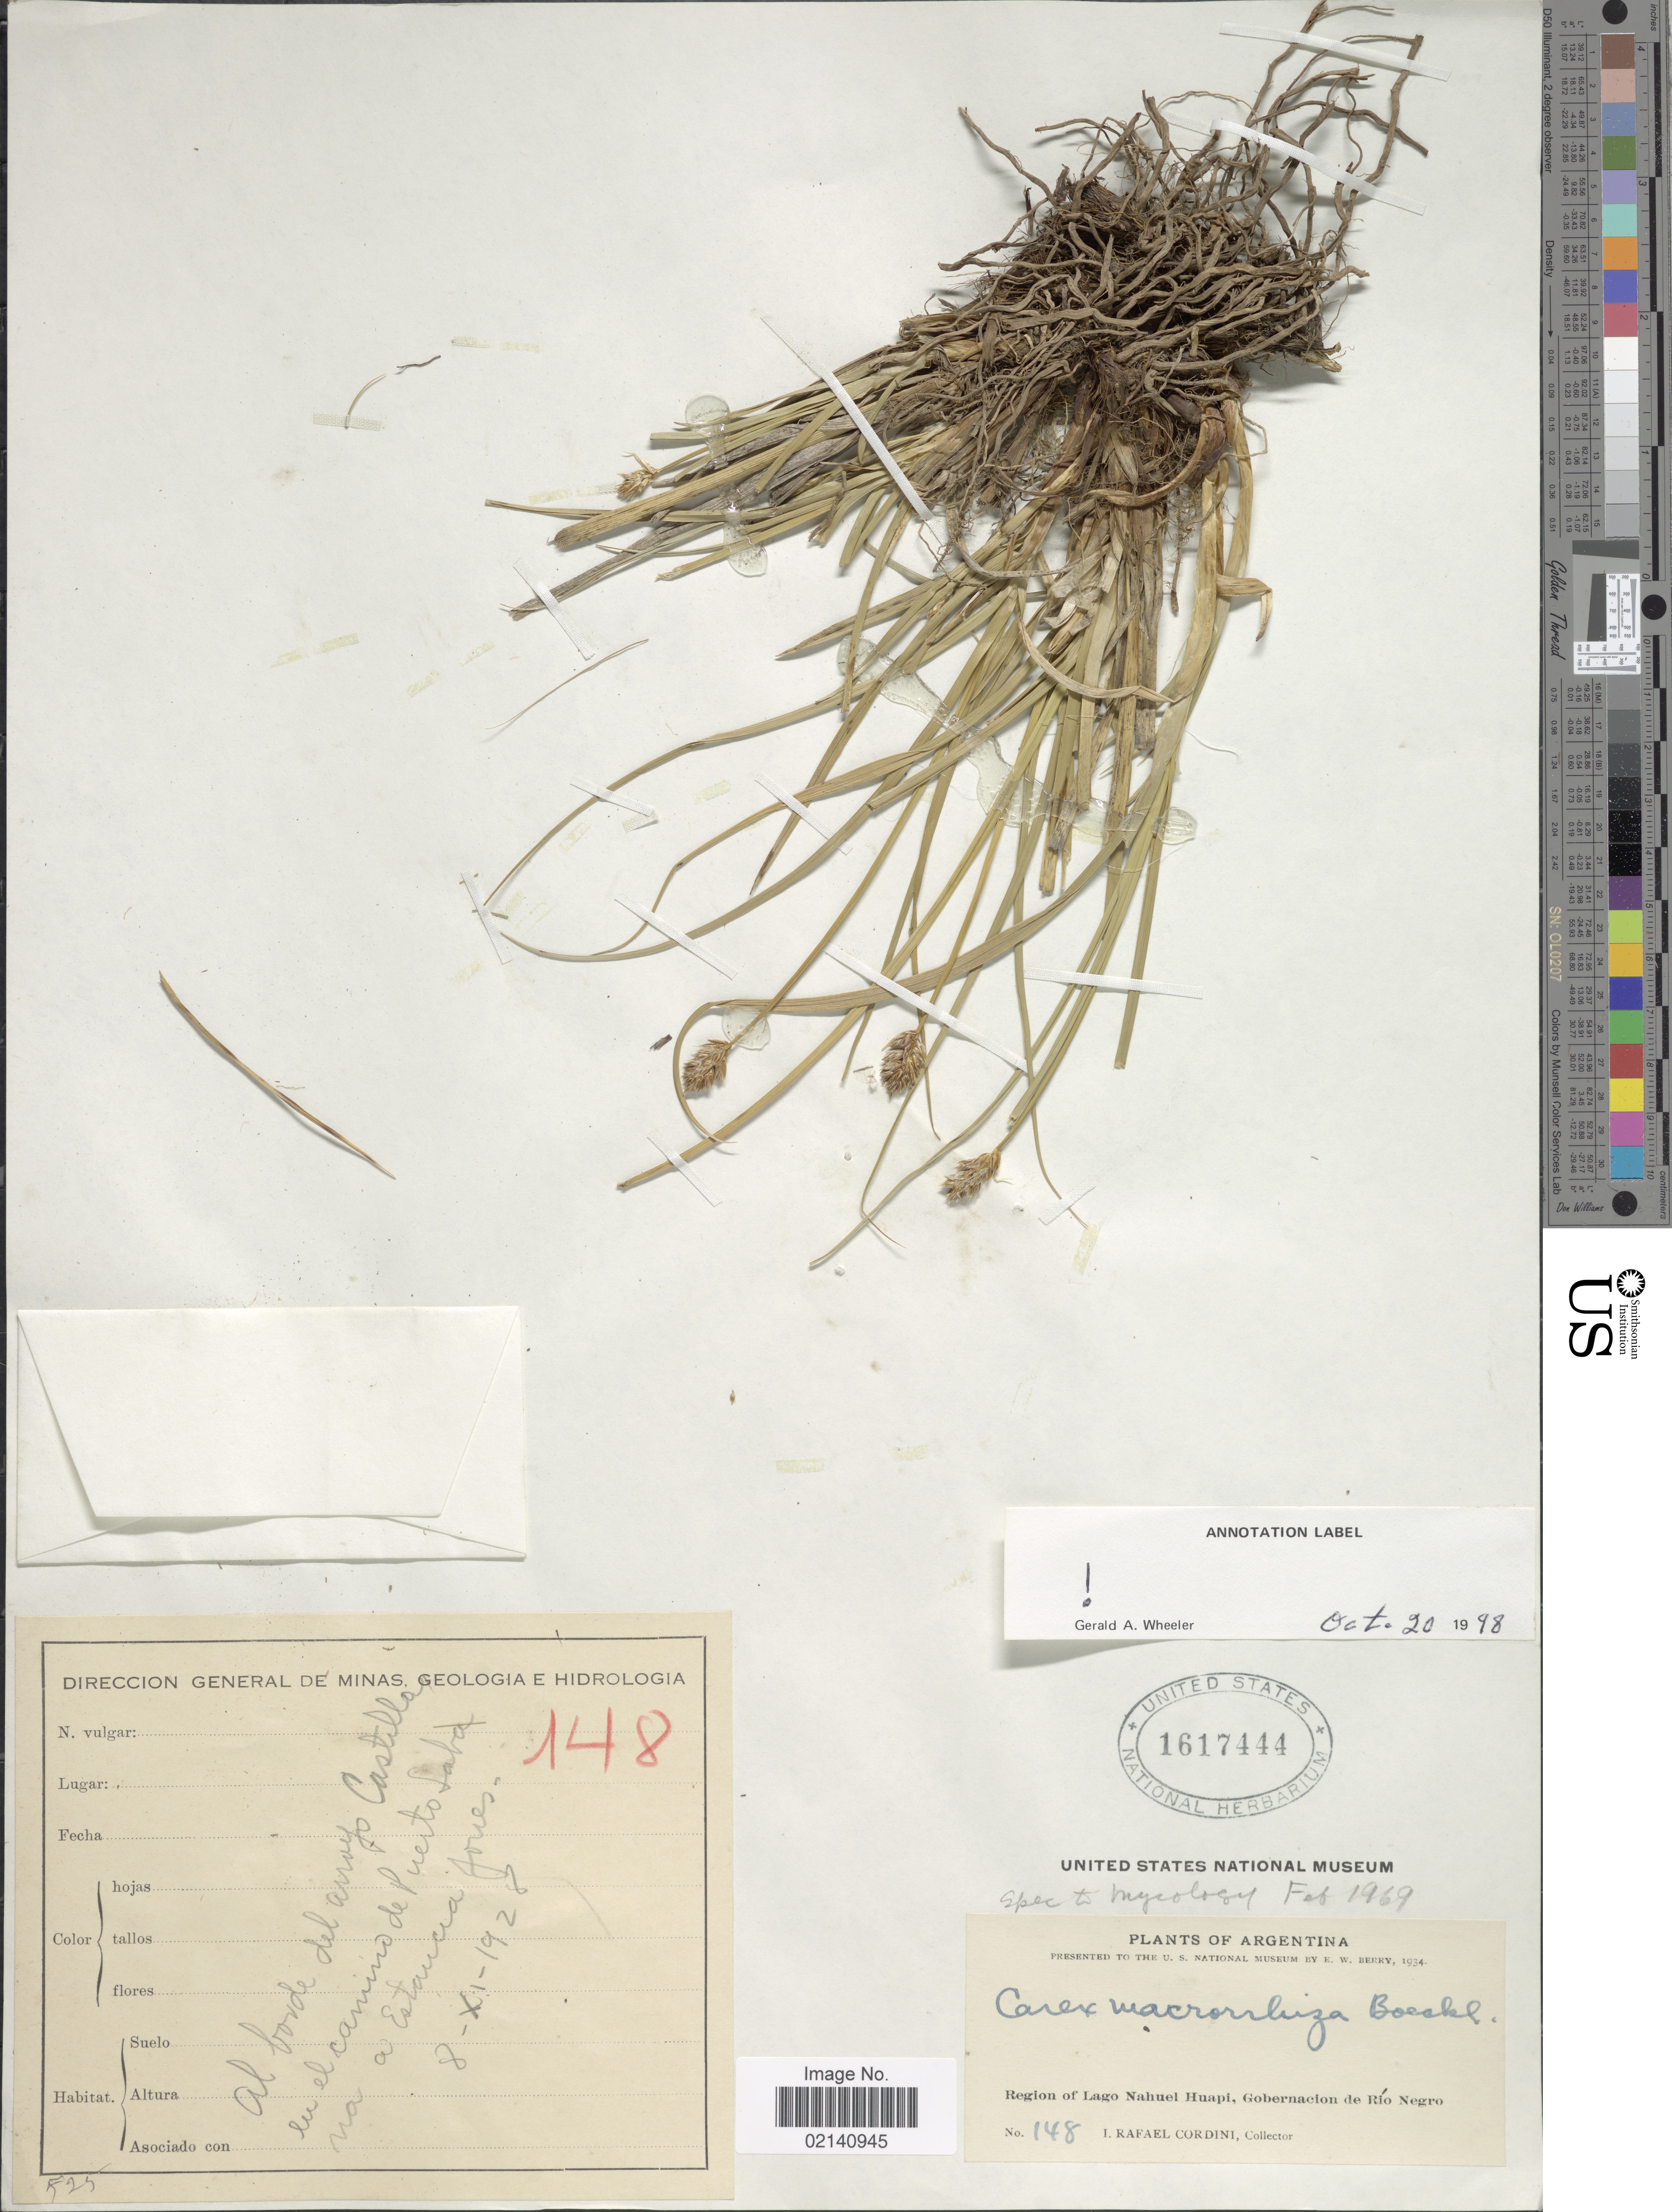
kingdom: Plantae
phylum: Tracheophyta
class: Liliopsida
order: Poales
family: Cyperaceae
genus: Carex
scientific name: Carex macrorrhiza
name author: Boeckeler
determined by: Jimnéz-Mejias, Pedro, (UPOS), Universidad Pablo de Olavide (SPAIN)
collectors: I. Cordini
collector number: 148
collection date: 1928-11-08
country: Argentina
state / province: Rio Negro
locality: Sl borde del arroyo Castilla en el camino dep Puerto Labra, na a Estancia Jones, reion of Lago Nahuel Huapo, Gobernacion de Regio Negro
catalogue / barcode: US 1617444